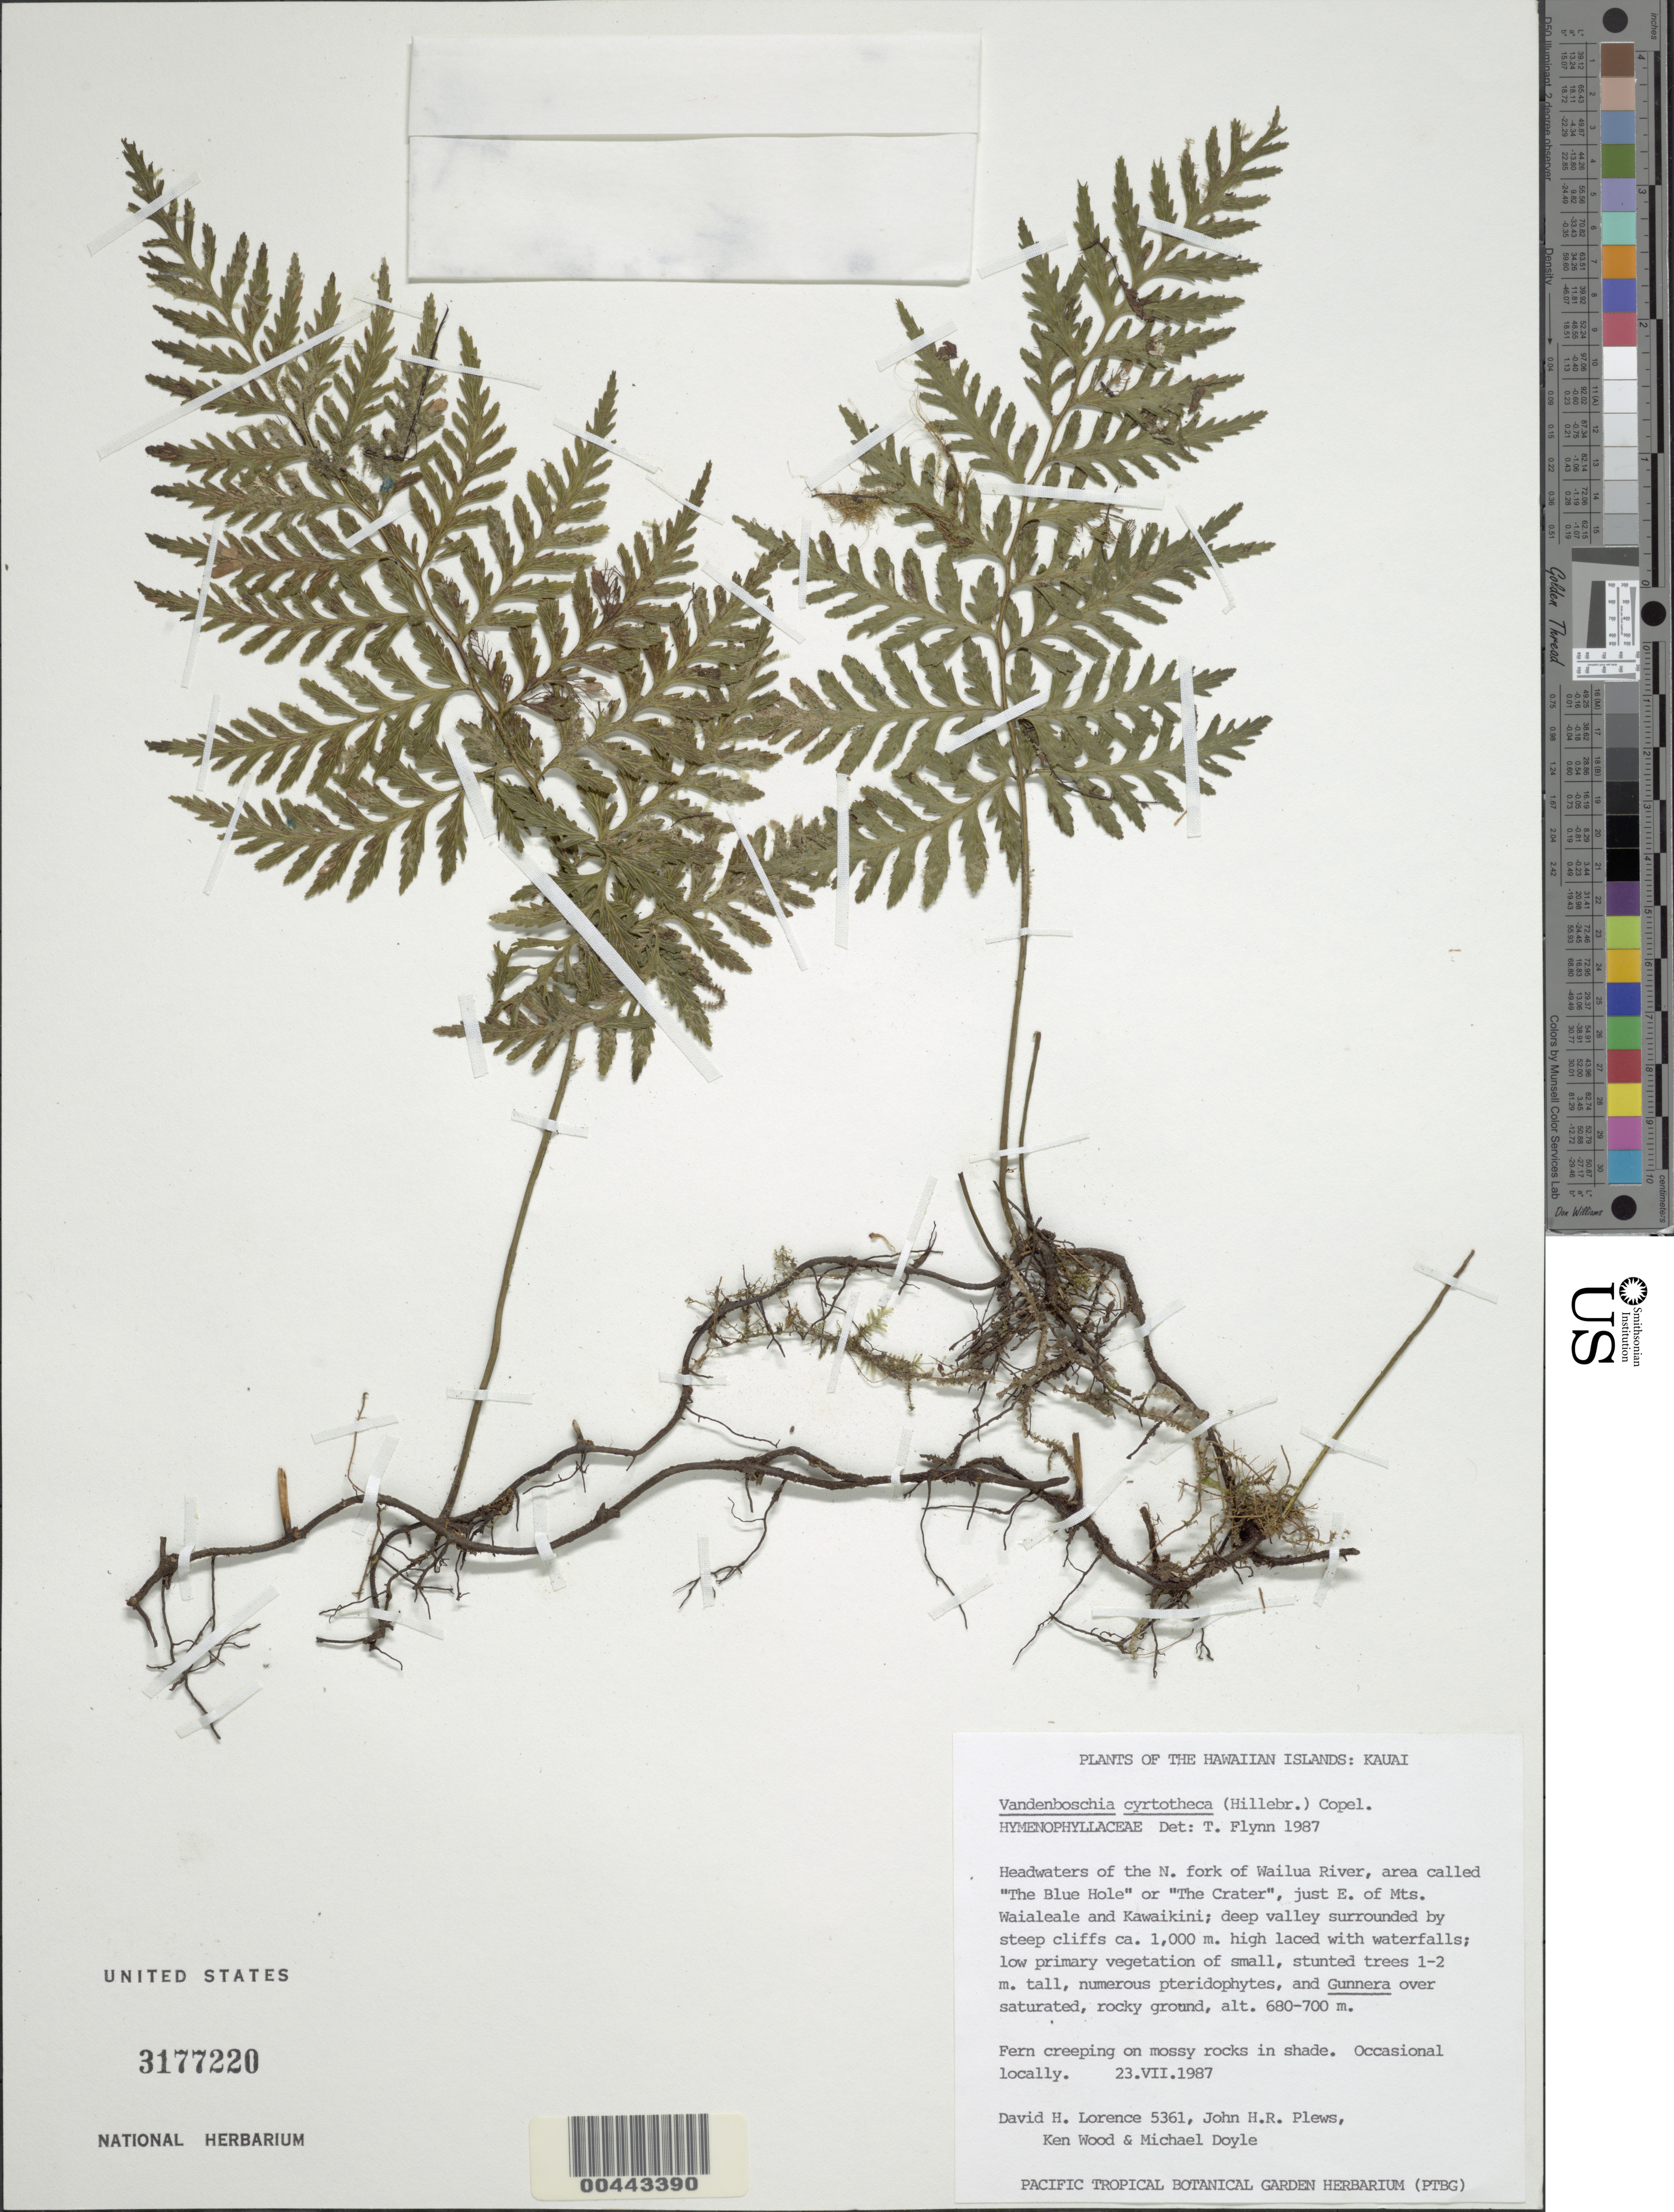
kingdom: Plantae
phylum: Tracheophyta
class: Polypodiopsida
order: Hymenophyllales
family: Hymenophyllaceae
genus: Vandenboschia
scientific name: Vandenboschia cyrtotheca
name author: Copel.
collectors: D. Lorence, J. Plews, K. Wood & M. Doyle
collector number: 5361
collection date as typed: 23 Jul 1987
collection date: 1987-07-23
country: United States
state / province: Hawaii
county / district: Kauai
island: Kaua'i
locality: Headwaters of the N fork of Wailua River, area called The Blue Hole or The Crater, just E of Mts Waialeale & Kawaikini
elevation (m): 680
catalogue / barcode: US 3177220